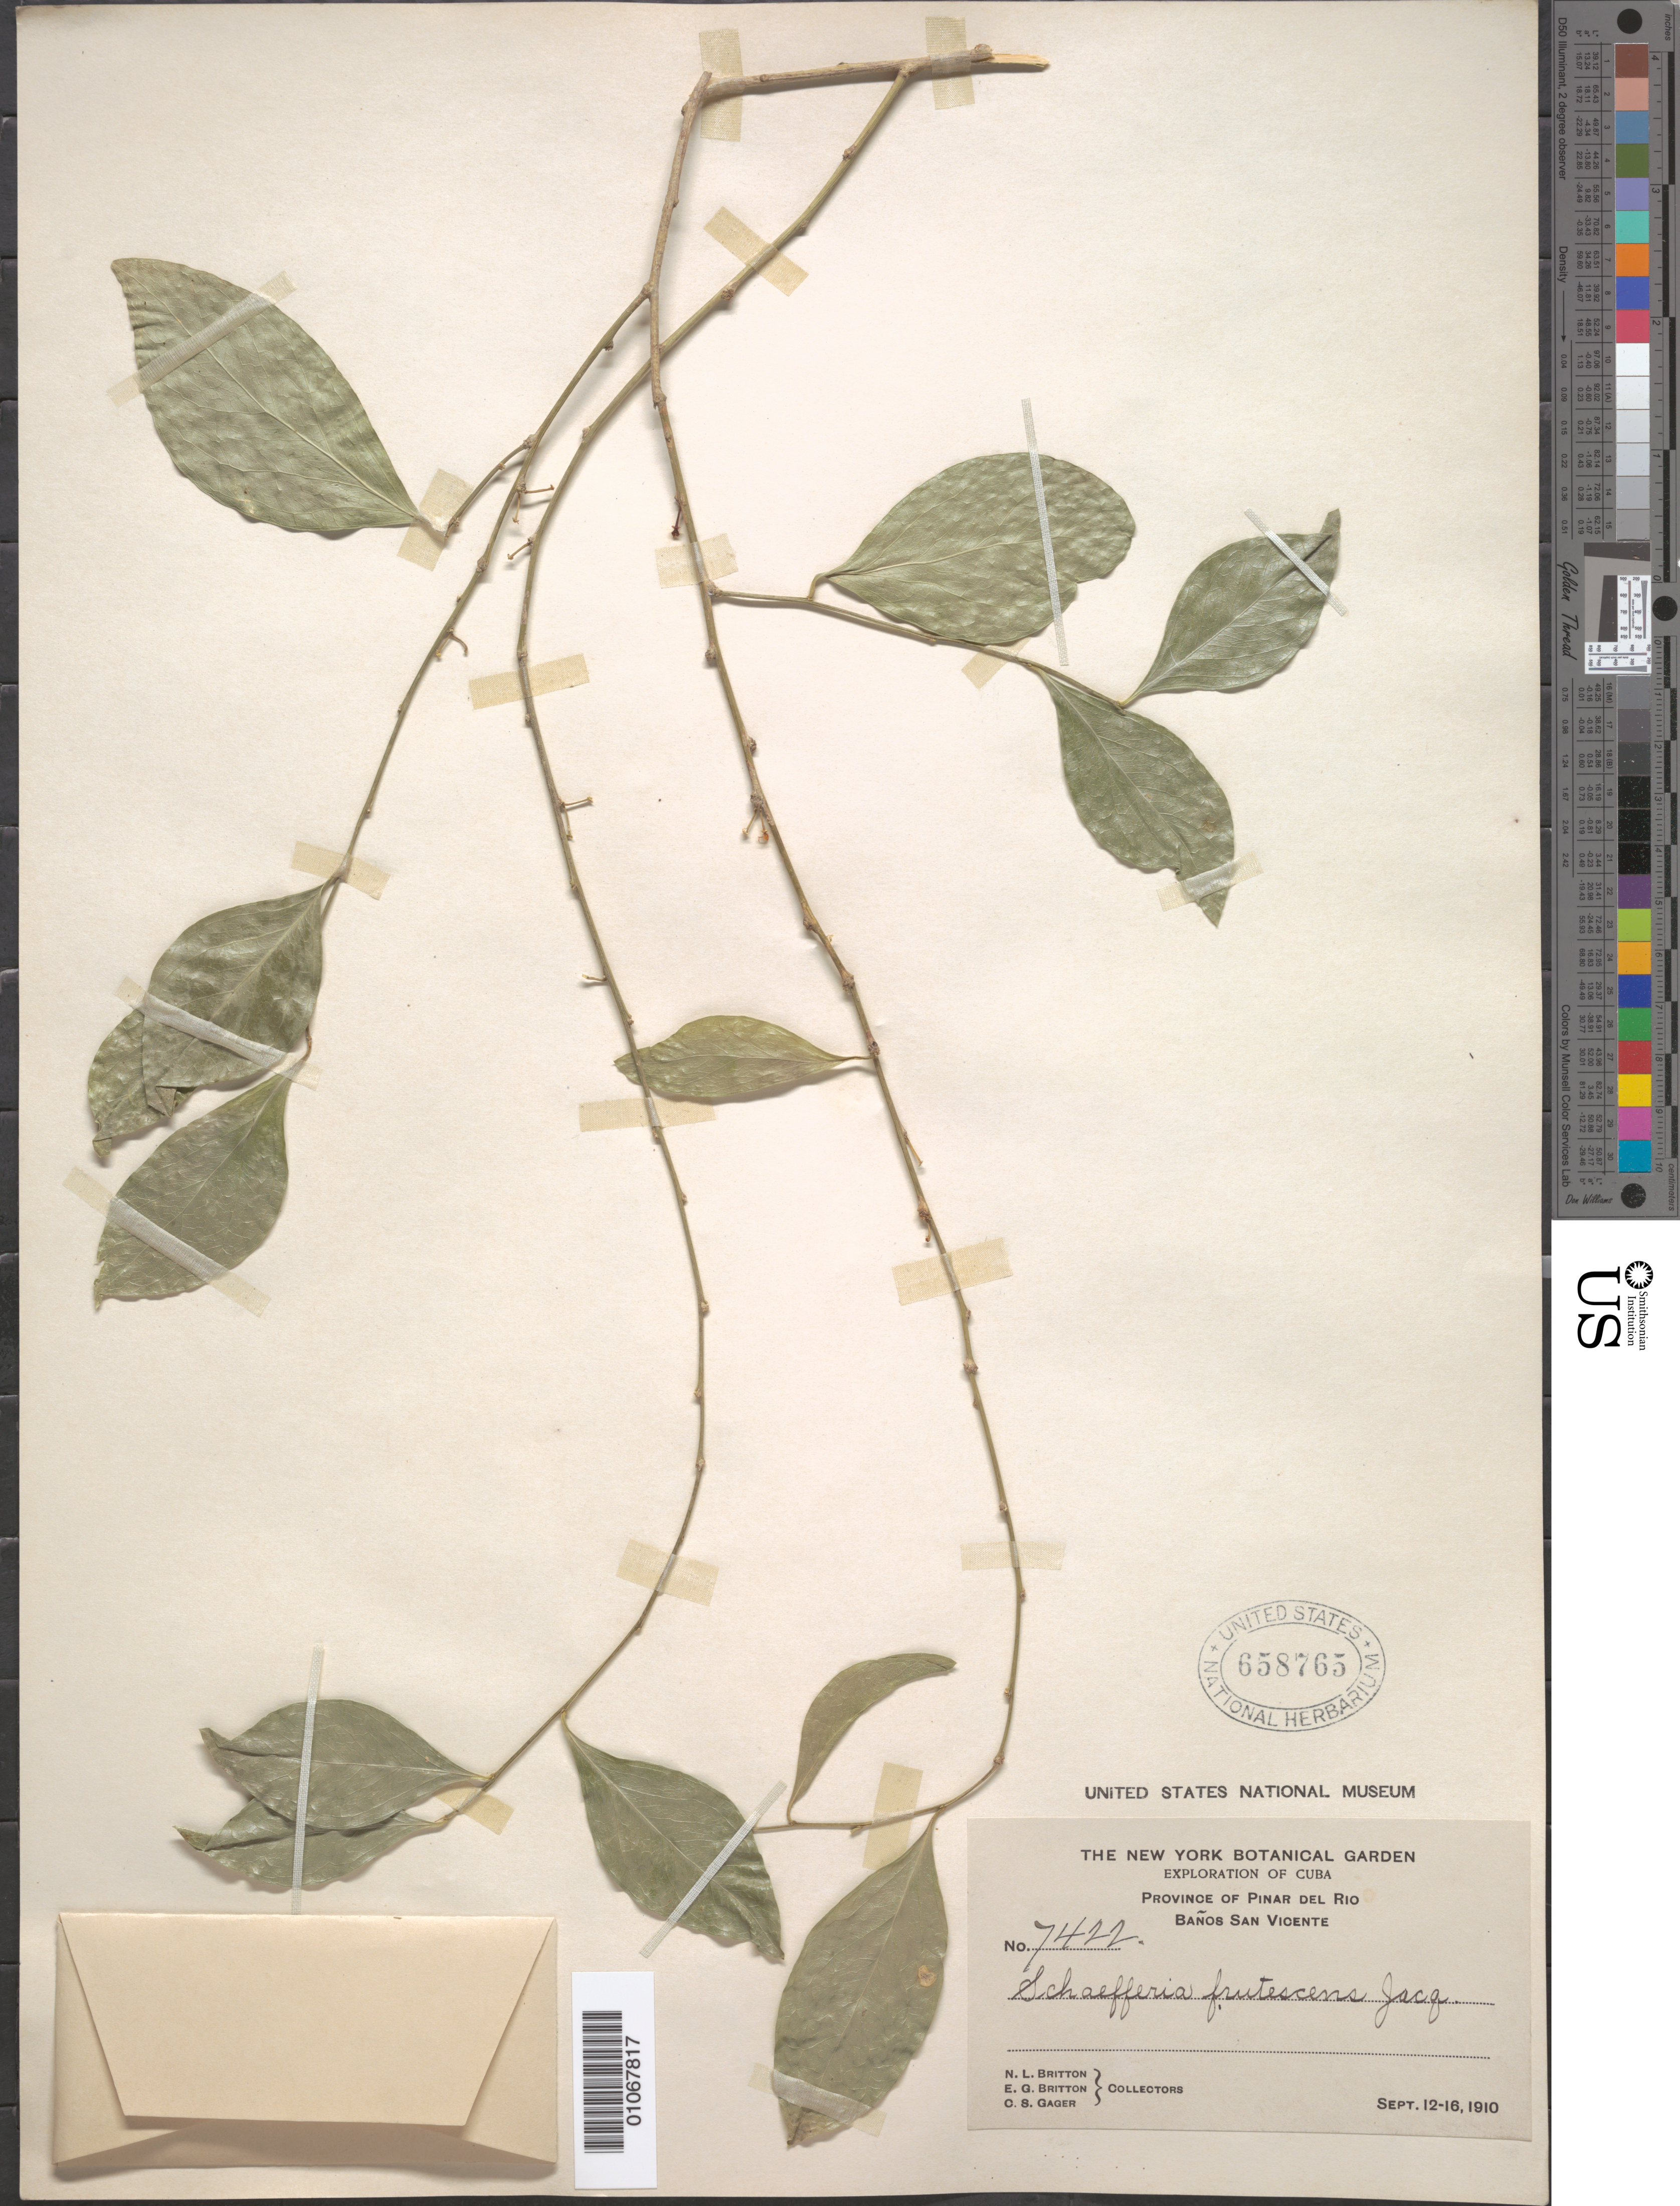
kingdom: Plantae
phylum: Tracheophyta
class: Magnoliopsida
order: Celastrales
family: Celastraceae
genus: Schaefferia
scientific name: Schaefferia frutescens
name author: Jacq.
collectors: N. Britton, E. G. Britton & C. Gager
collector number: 7422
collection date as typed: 12 Sep 1910 to 16 Sep 1910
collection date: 1910-09-12/1910-09-16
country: Cuba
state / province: Pinar del Rio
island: Cuba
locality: Banos de San Vicente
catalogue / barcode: US 658765